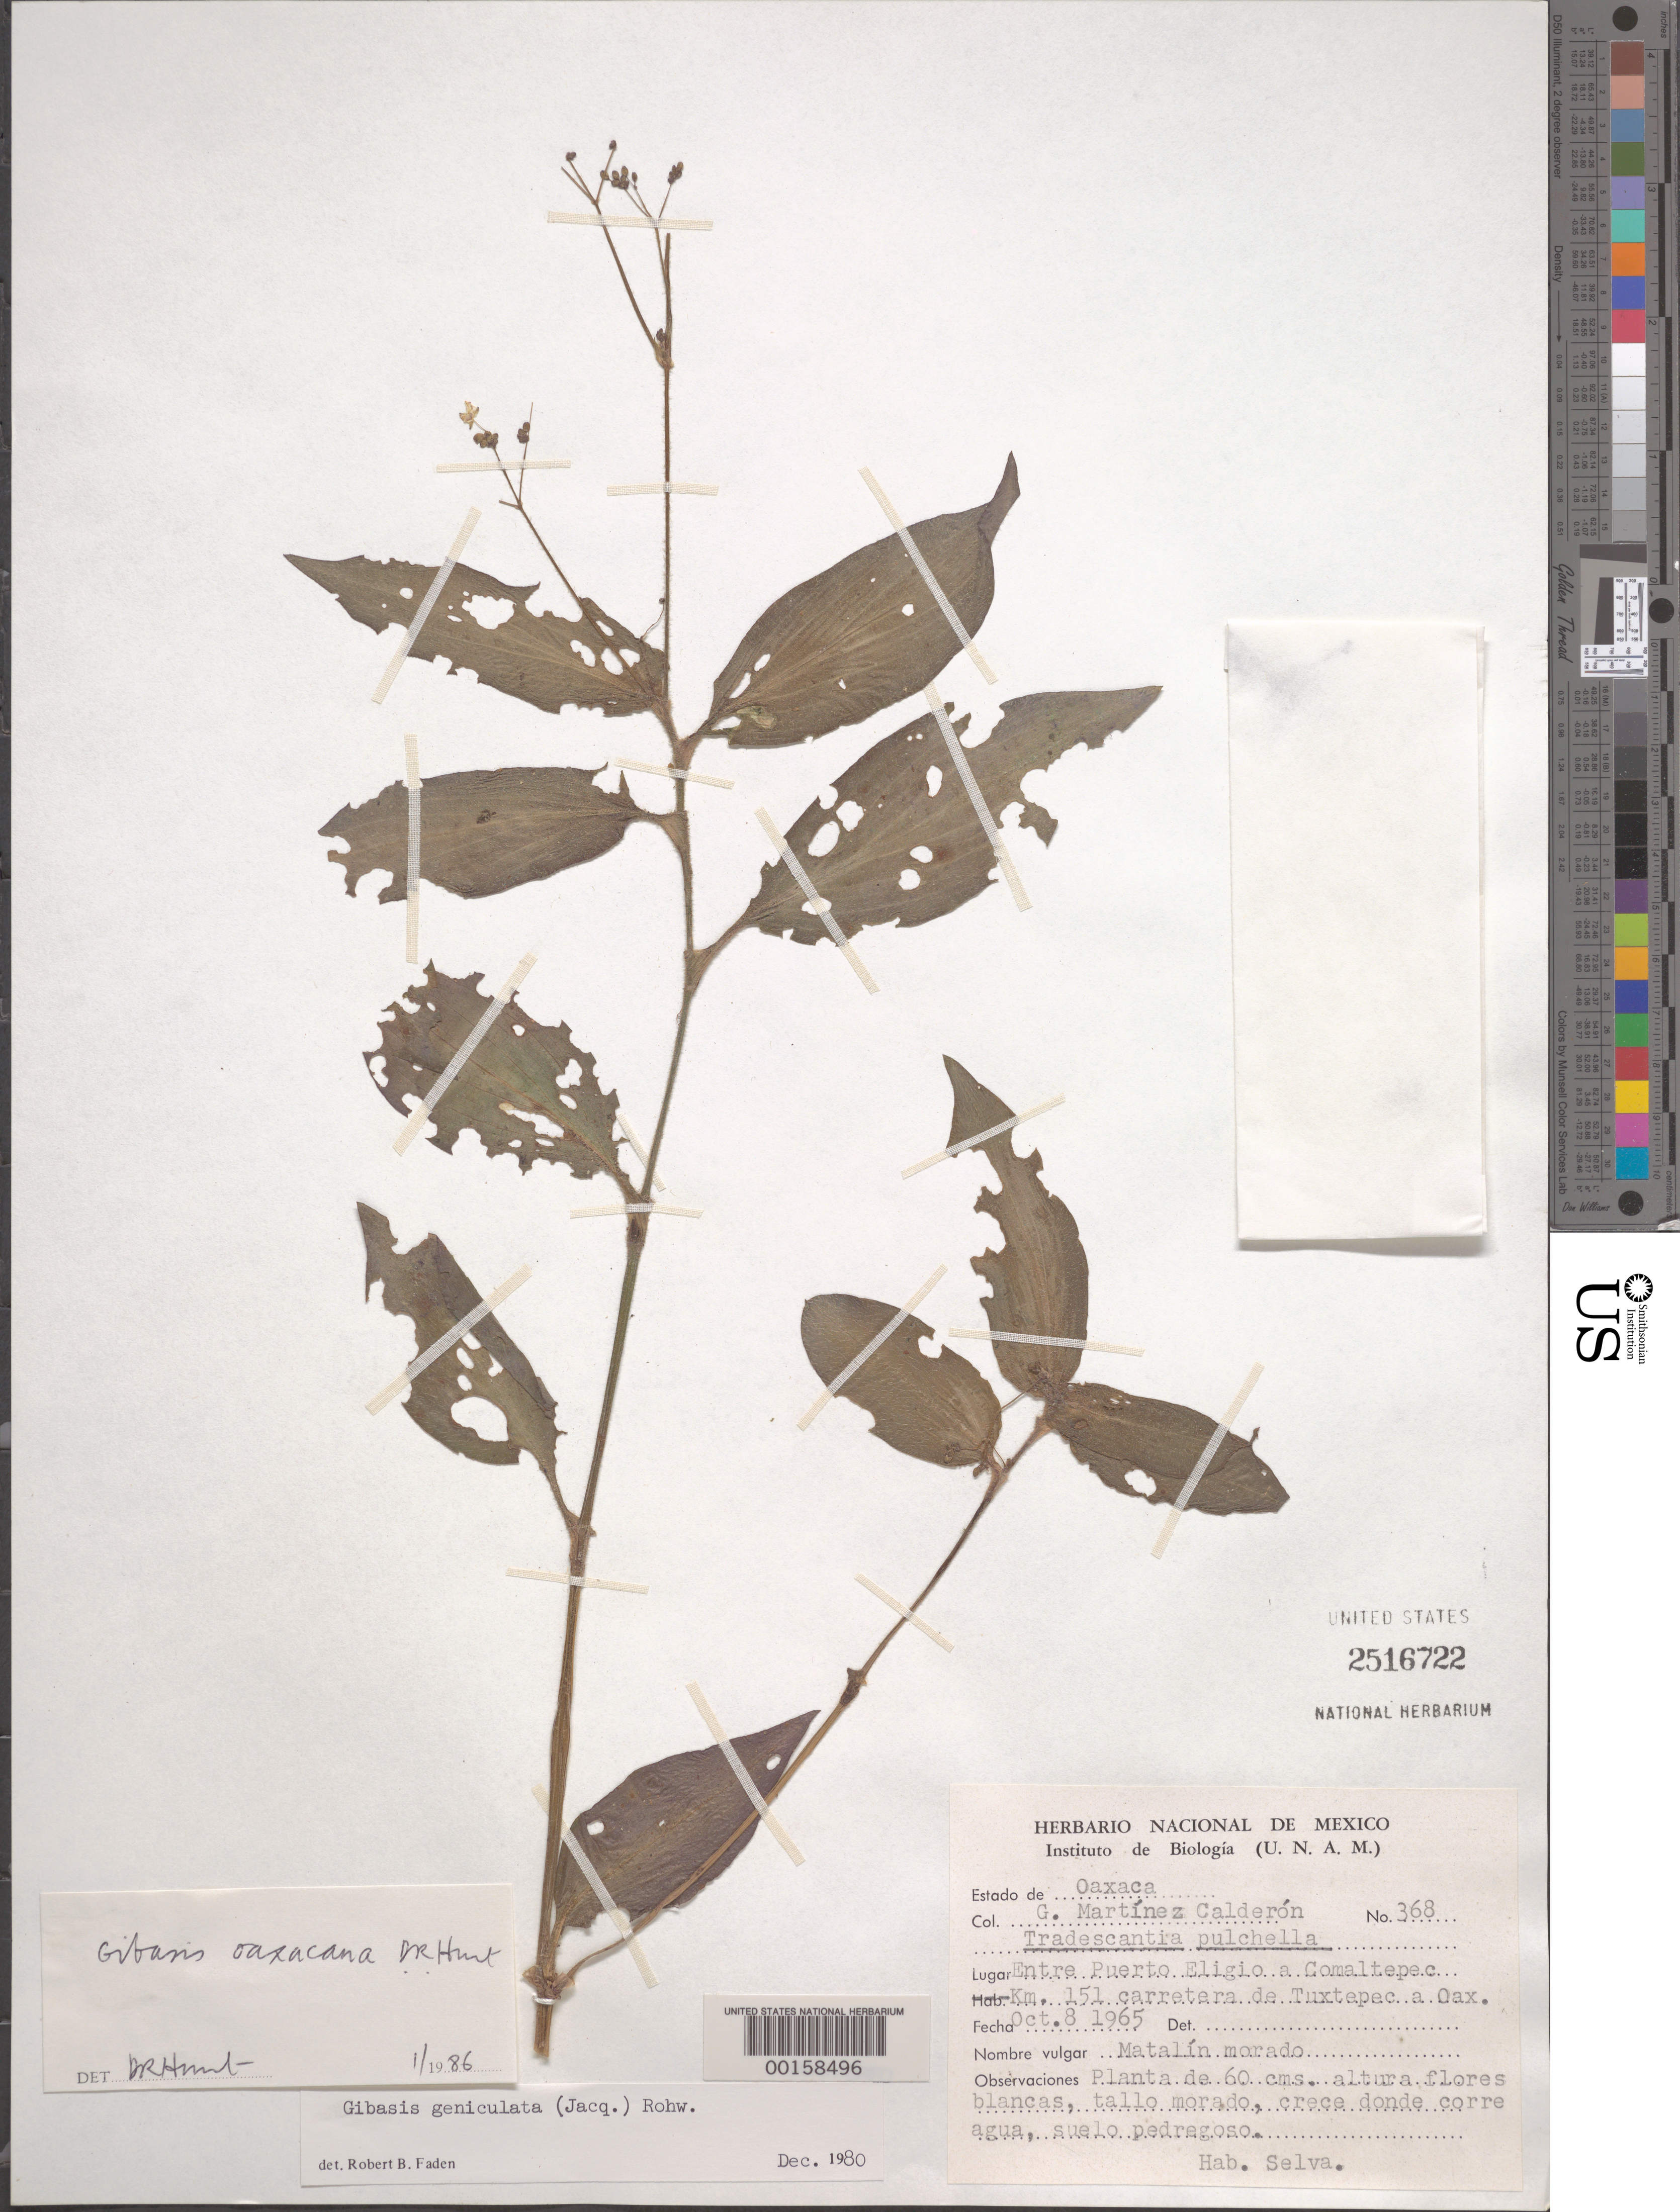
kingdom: Plantae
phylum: Tracheophyta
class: Liliopsida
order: Commelinales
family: Commelinaceae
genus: Gibasis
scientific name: Gibasis oaxacana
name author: D.R. Hunt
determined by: Hunt, D. R.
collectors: G. Martínez Calderón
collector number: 368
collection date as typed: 08 Oct 1965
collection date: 1965-10-08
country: Mexico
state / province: Oaxaca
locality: Between puerto eligio and comaltepec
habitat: Roadside, rocky soil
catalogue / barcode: US 2516722